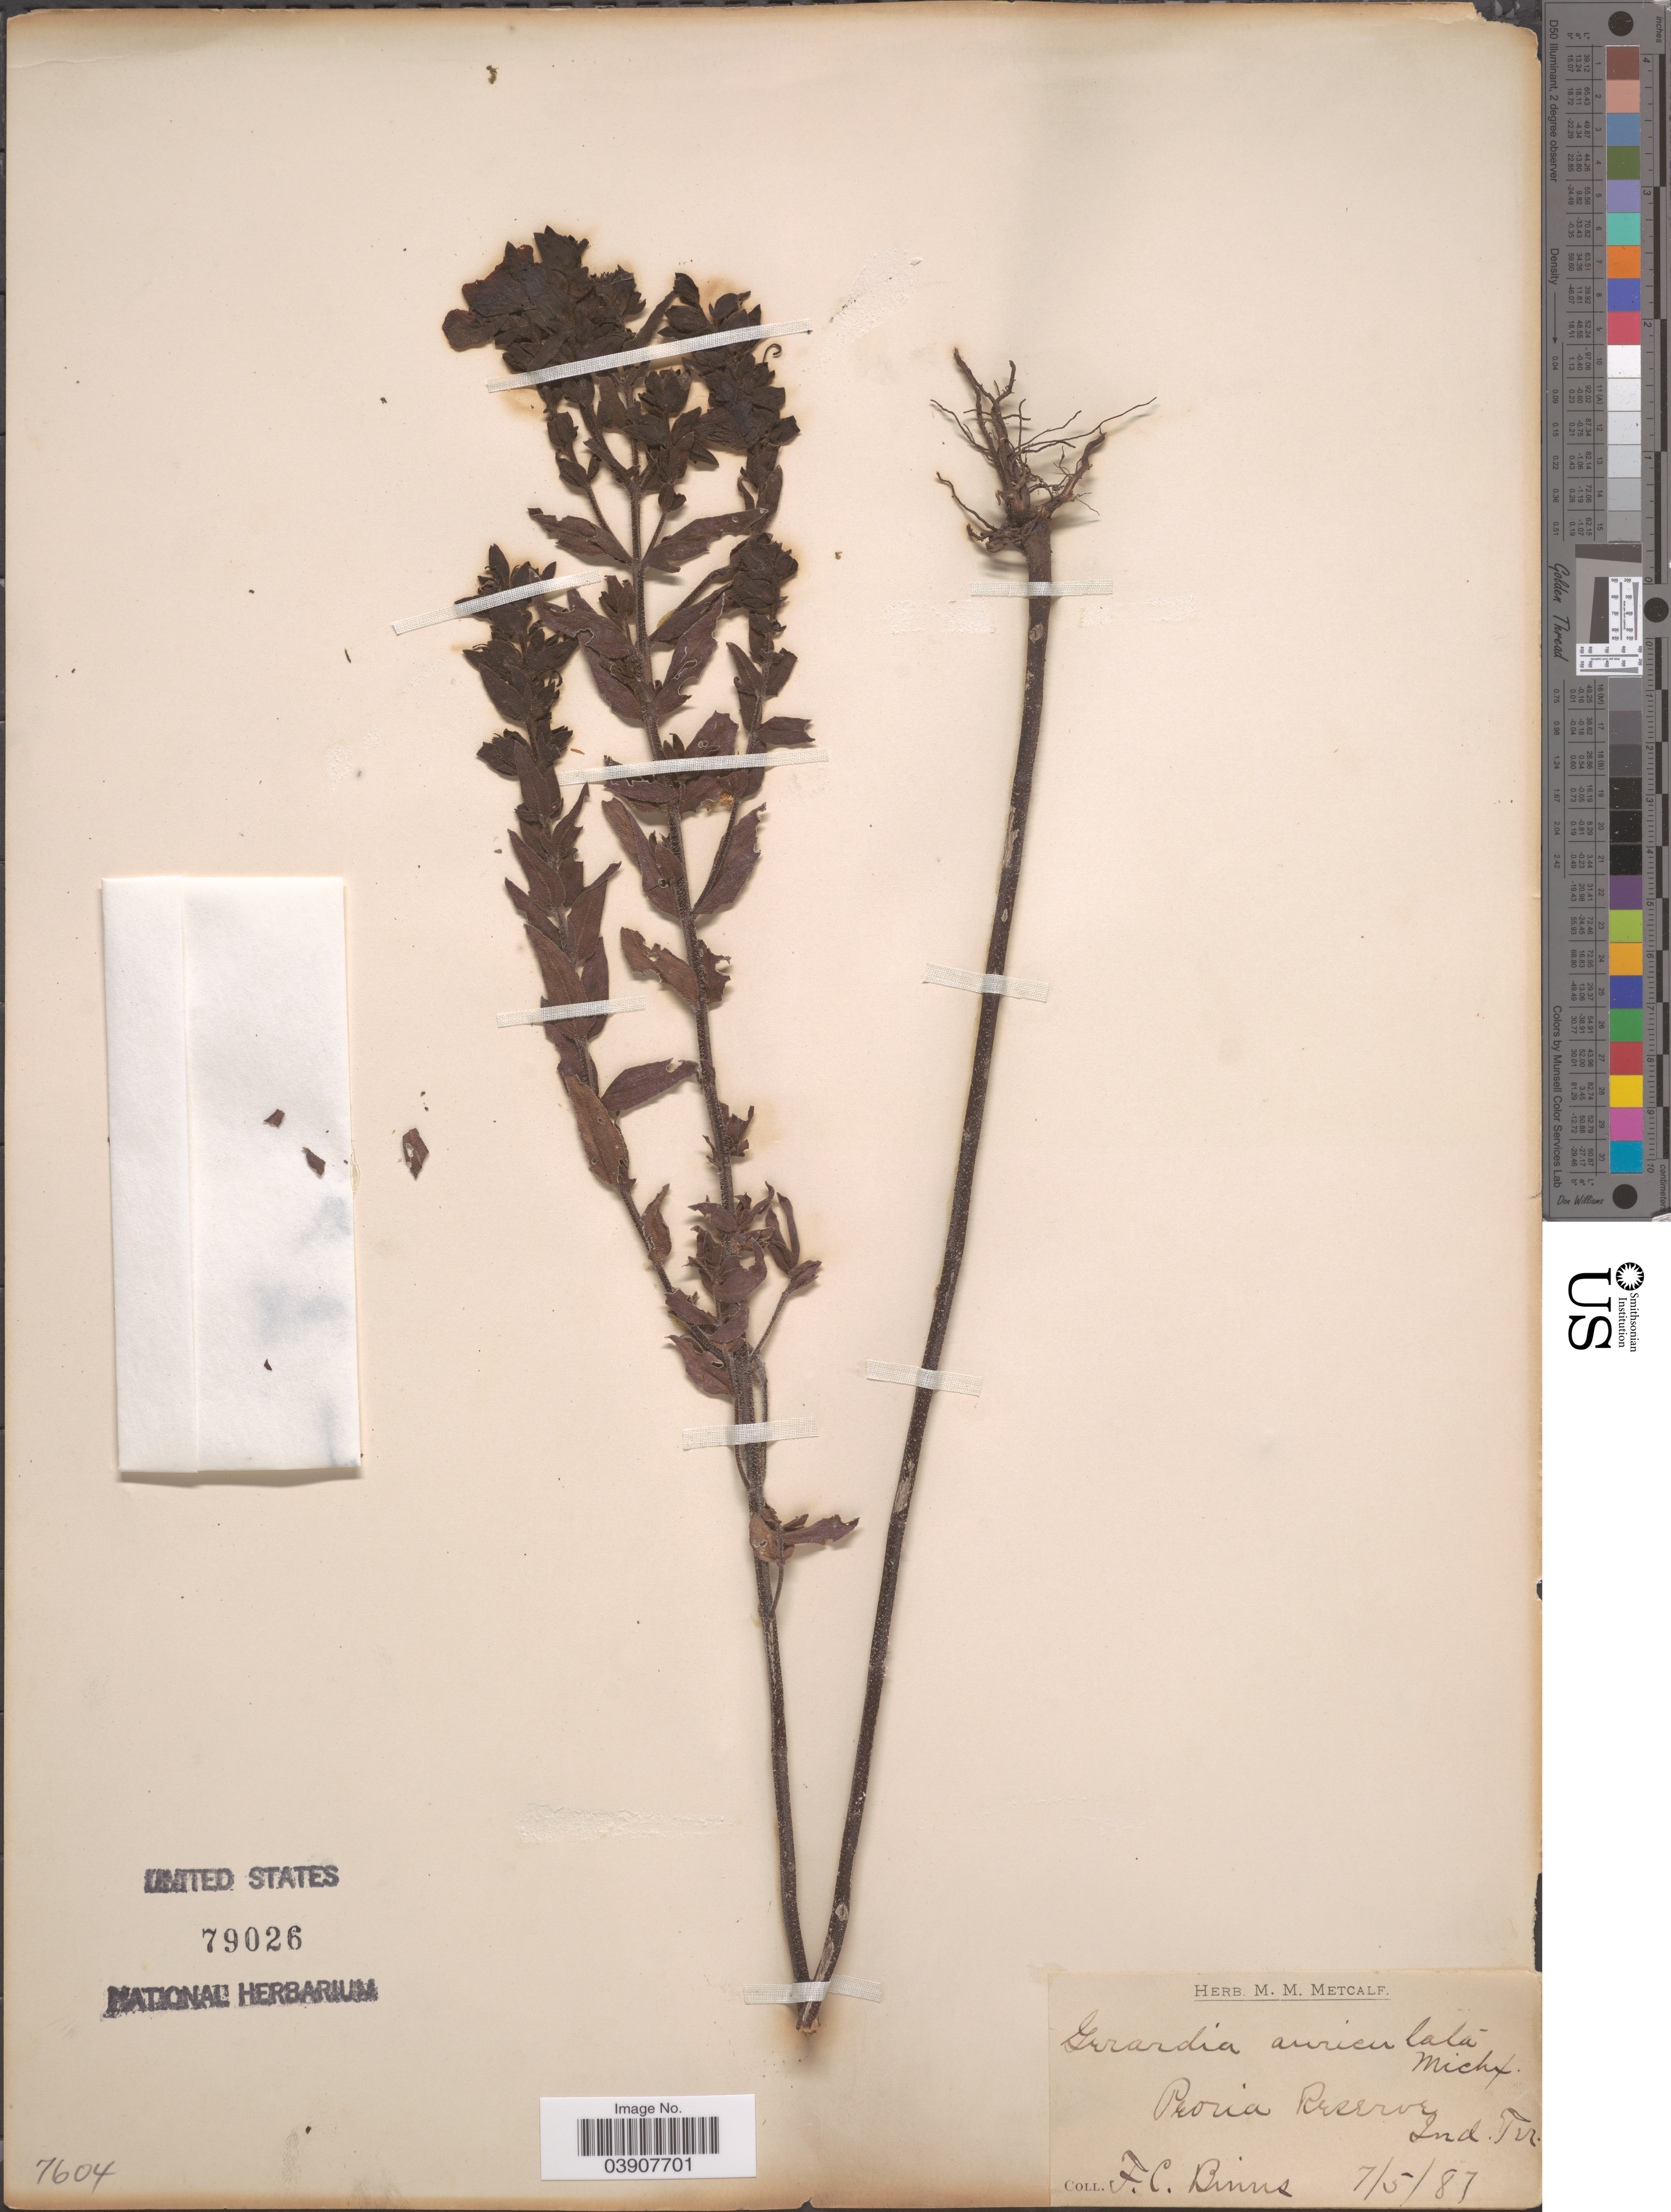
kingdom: Plantae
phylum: Tracheophyta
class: Magnoliopsida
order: Lamiales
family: Orobanchaceae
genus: Agalinis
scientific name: Agalinis auriculata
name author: (Michx.) S.F. Blake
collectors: F. Binns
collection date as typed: Transcribed d/m/y: 5/7/87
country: United States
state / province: Oklahoma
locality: Peoria Reserve. Ind. Ter.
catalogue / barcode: US 79026